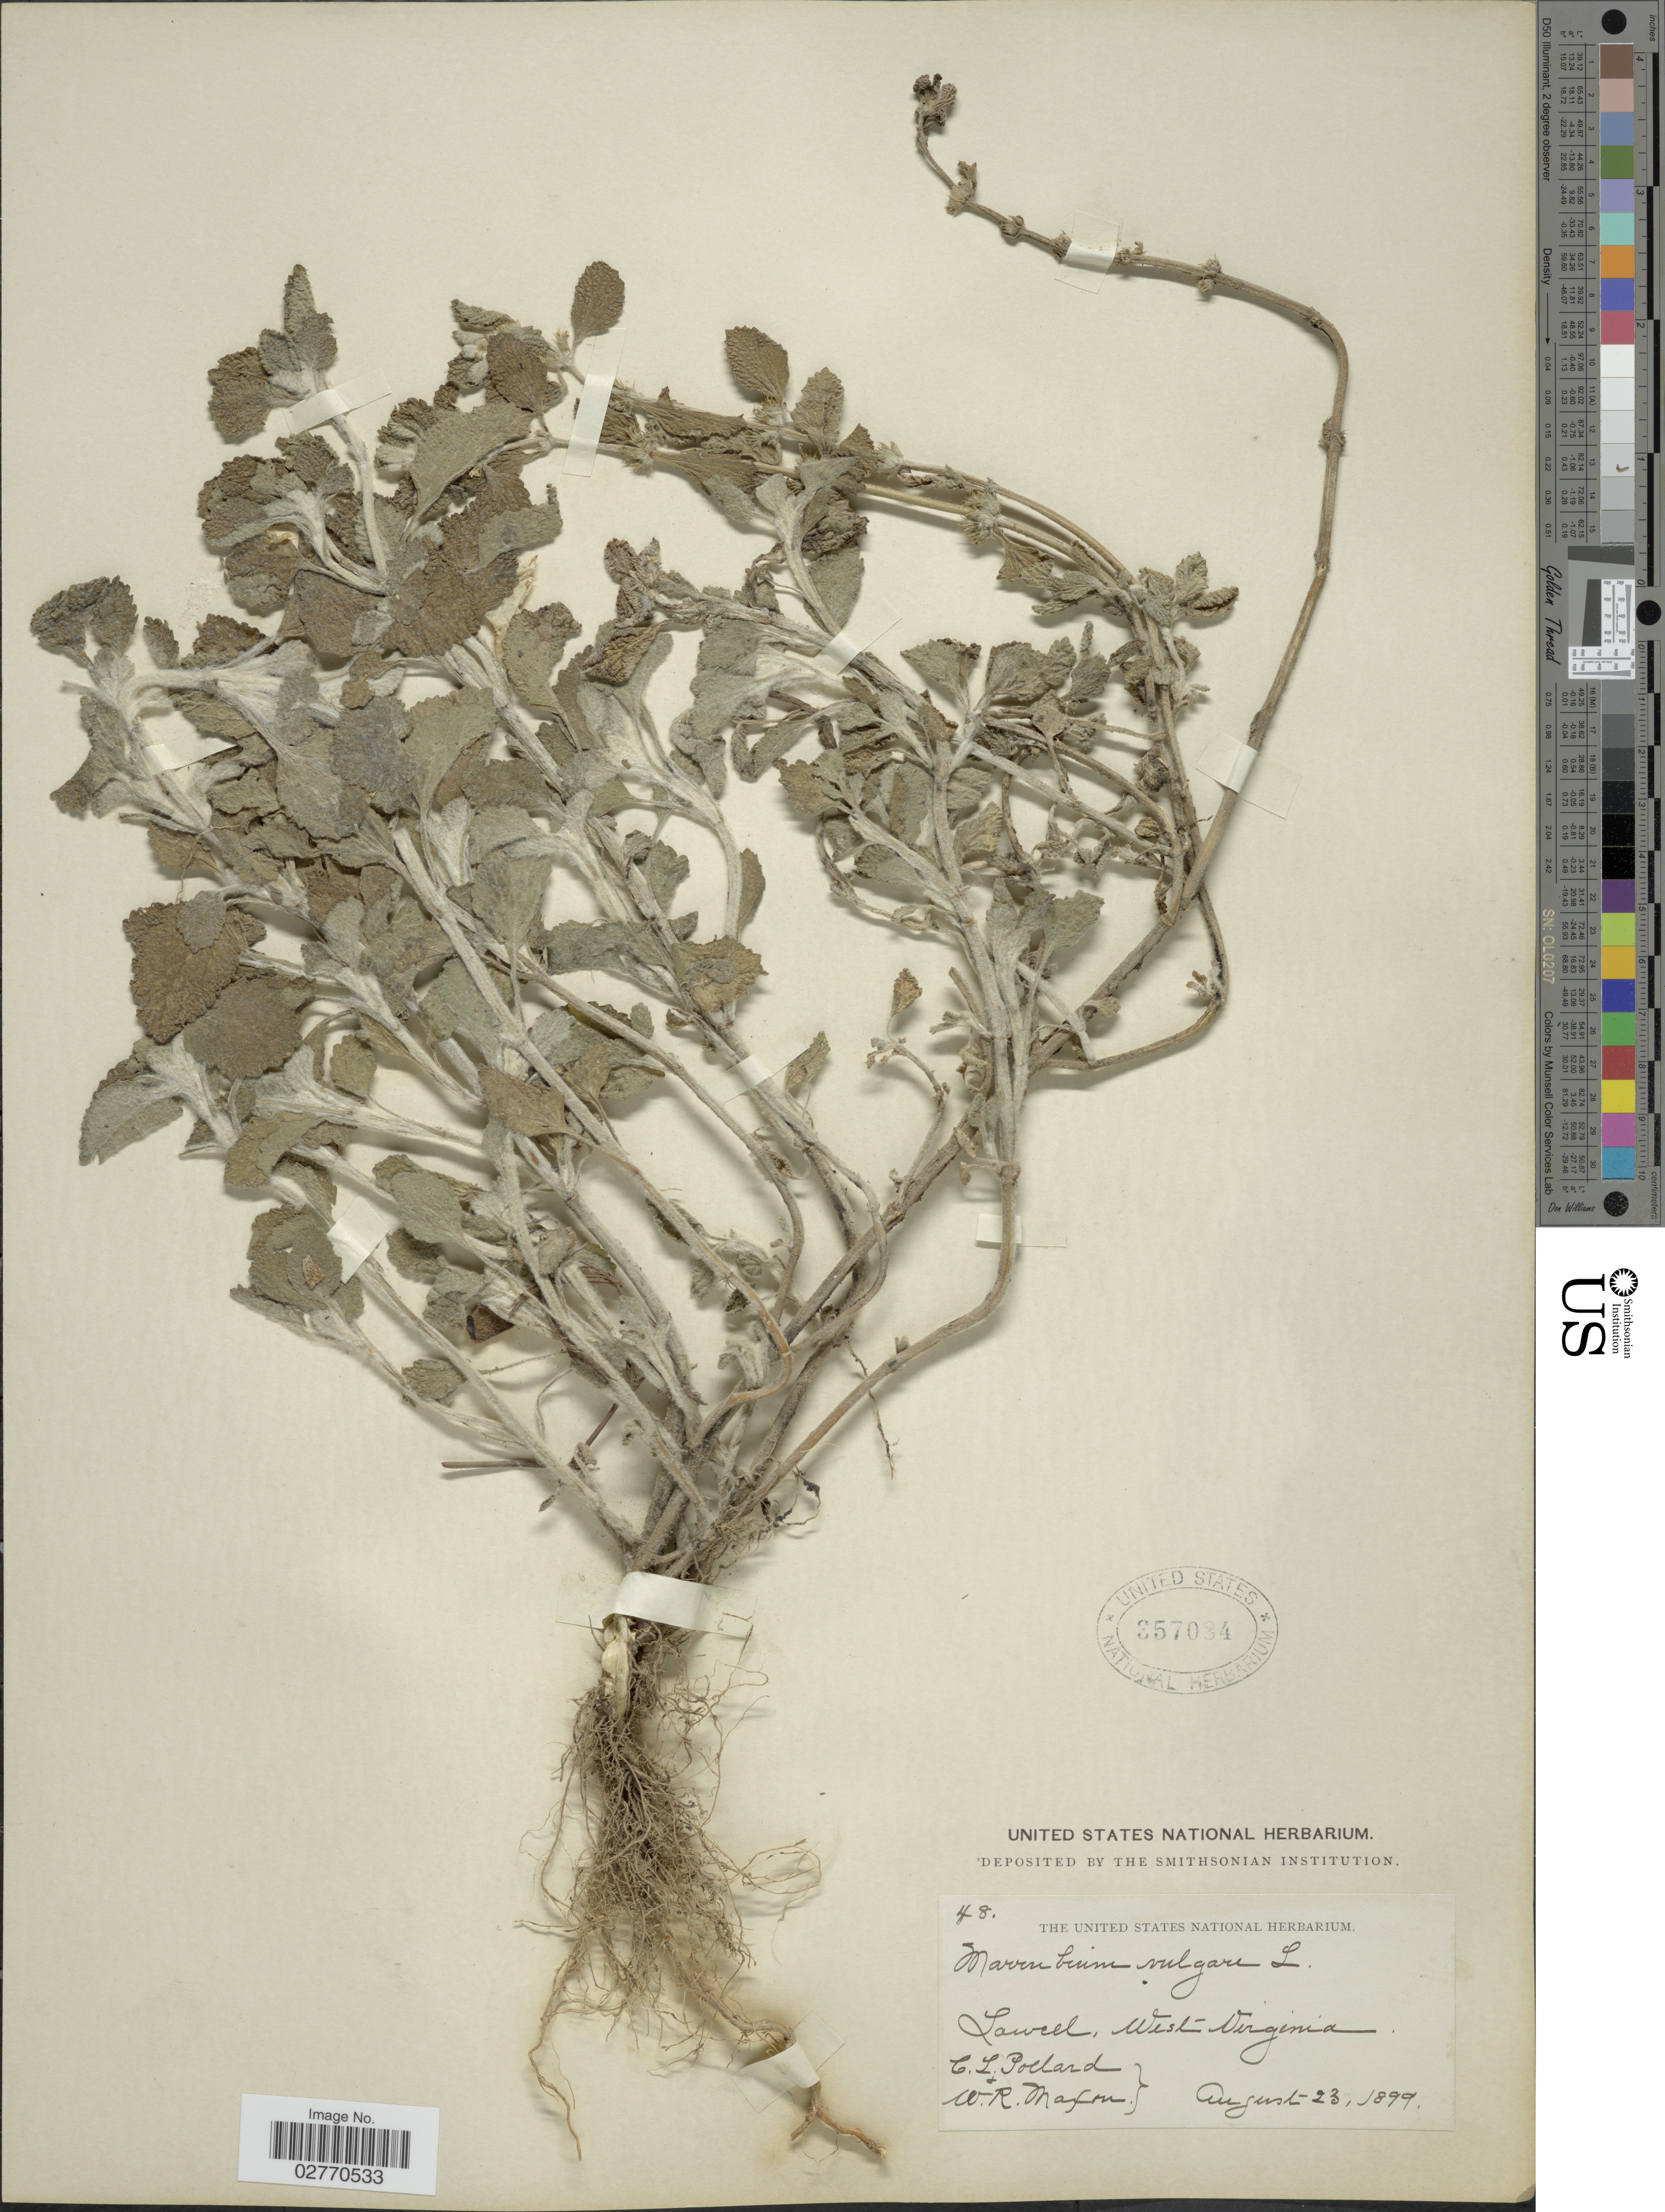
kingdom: Plantae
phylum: Tracheophyta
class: Magnoliopsida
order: Lamiales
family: Lamiaceae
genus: Marrubium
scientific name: Marrubium vulgare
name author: L.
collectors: C. L. Pollard & W. R. Maxon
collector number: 48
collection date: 1899-08-23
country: United States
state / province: West Virginia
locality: Lowell.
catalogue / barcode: US 357084